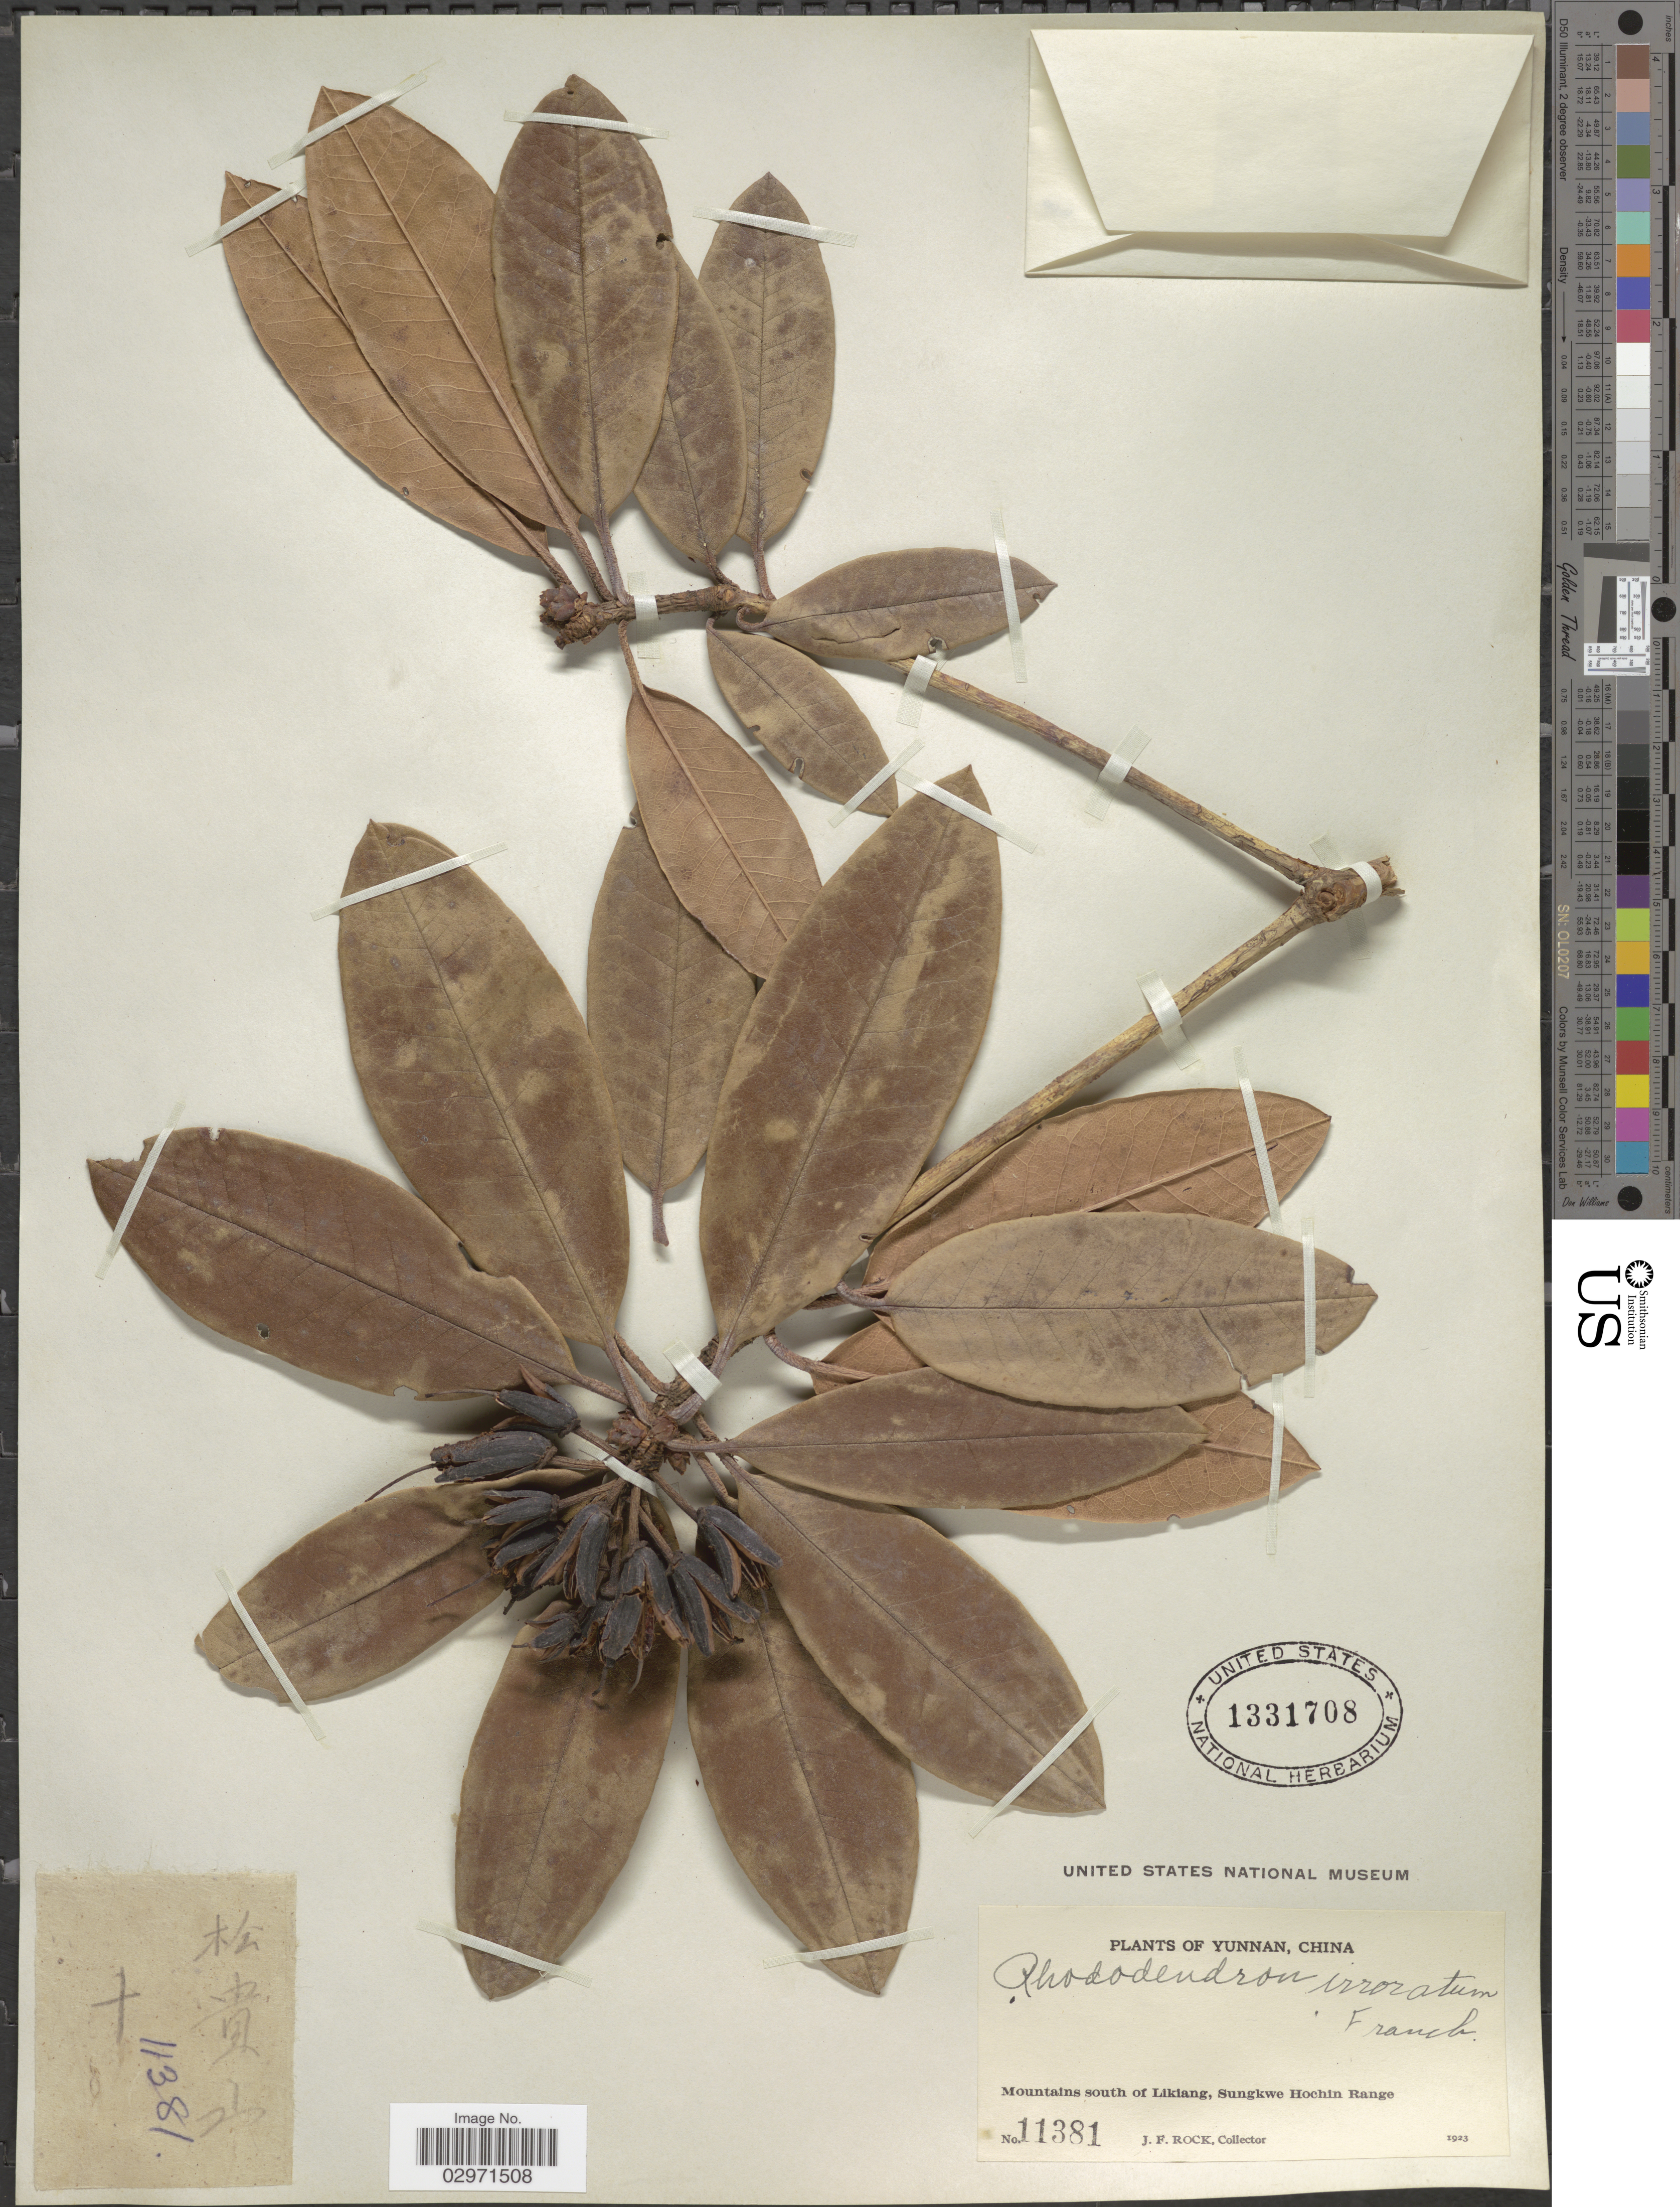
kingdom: Plantae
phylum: Tracheophyta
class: Magnoliopsida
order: Ericales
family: Ericaceae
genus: Rhododendron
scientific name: Rhododendron irroratum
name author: Franch.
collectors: J. Rock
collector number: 11381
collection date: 1923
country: China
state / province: Yunnan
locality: Mountains south of Likiang, Sungkwe Hochin Range.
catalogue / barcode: US 1331708